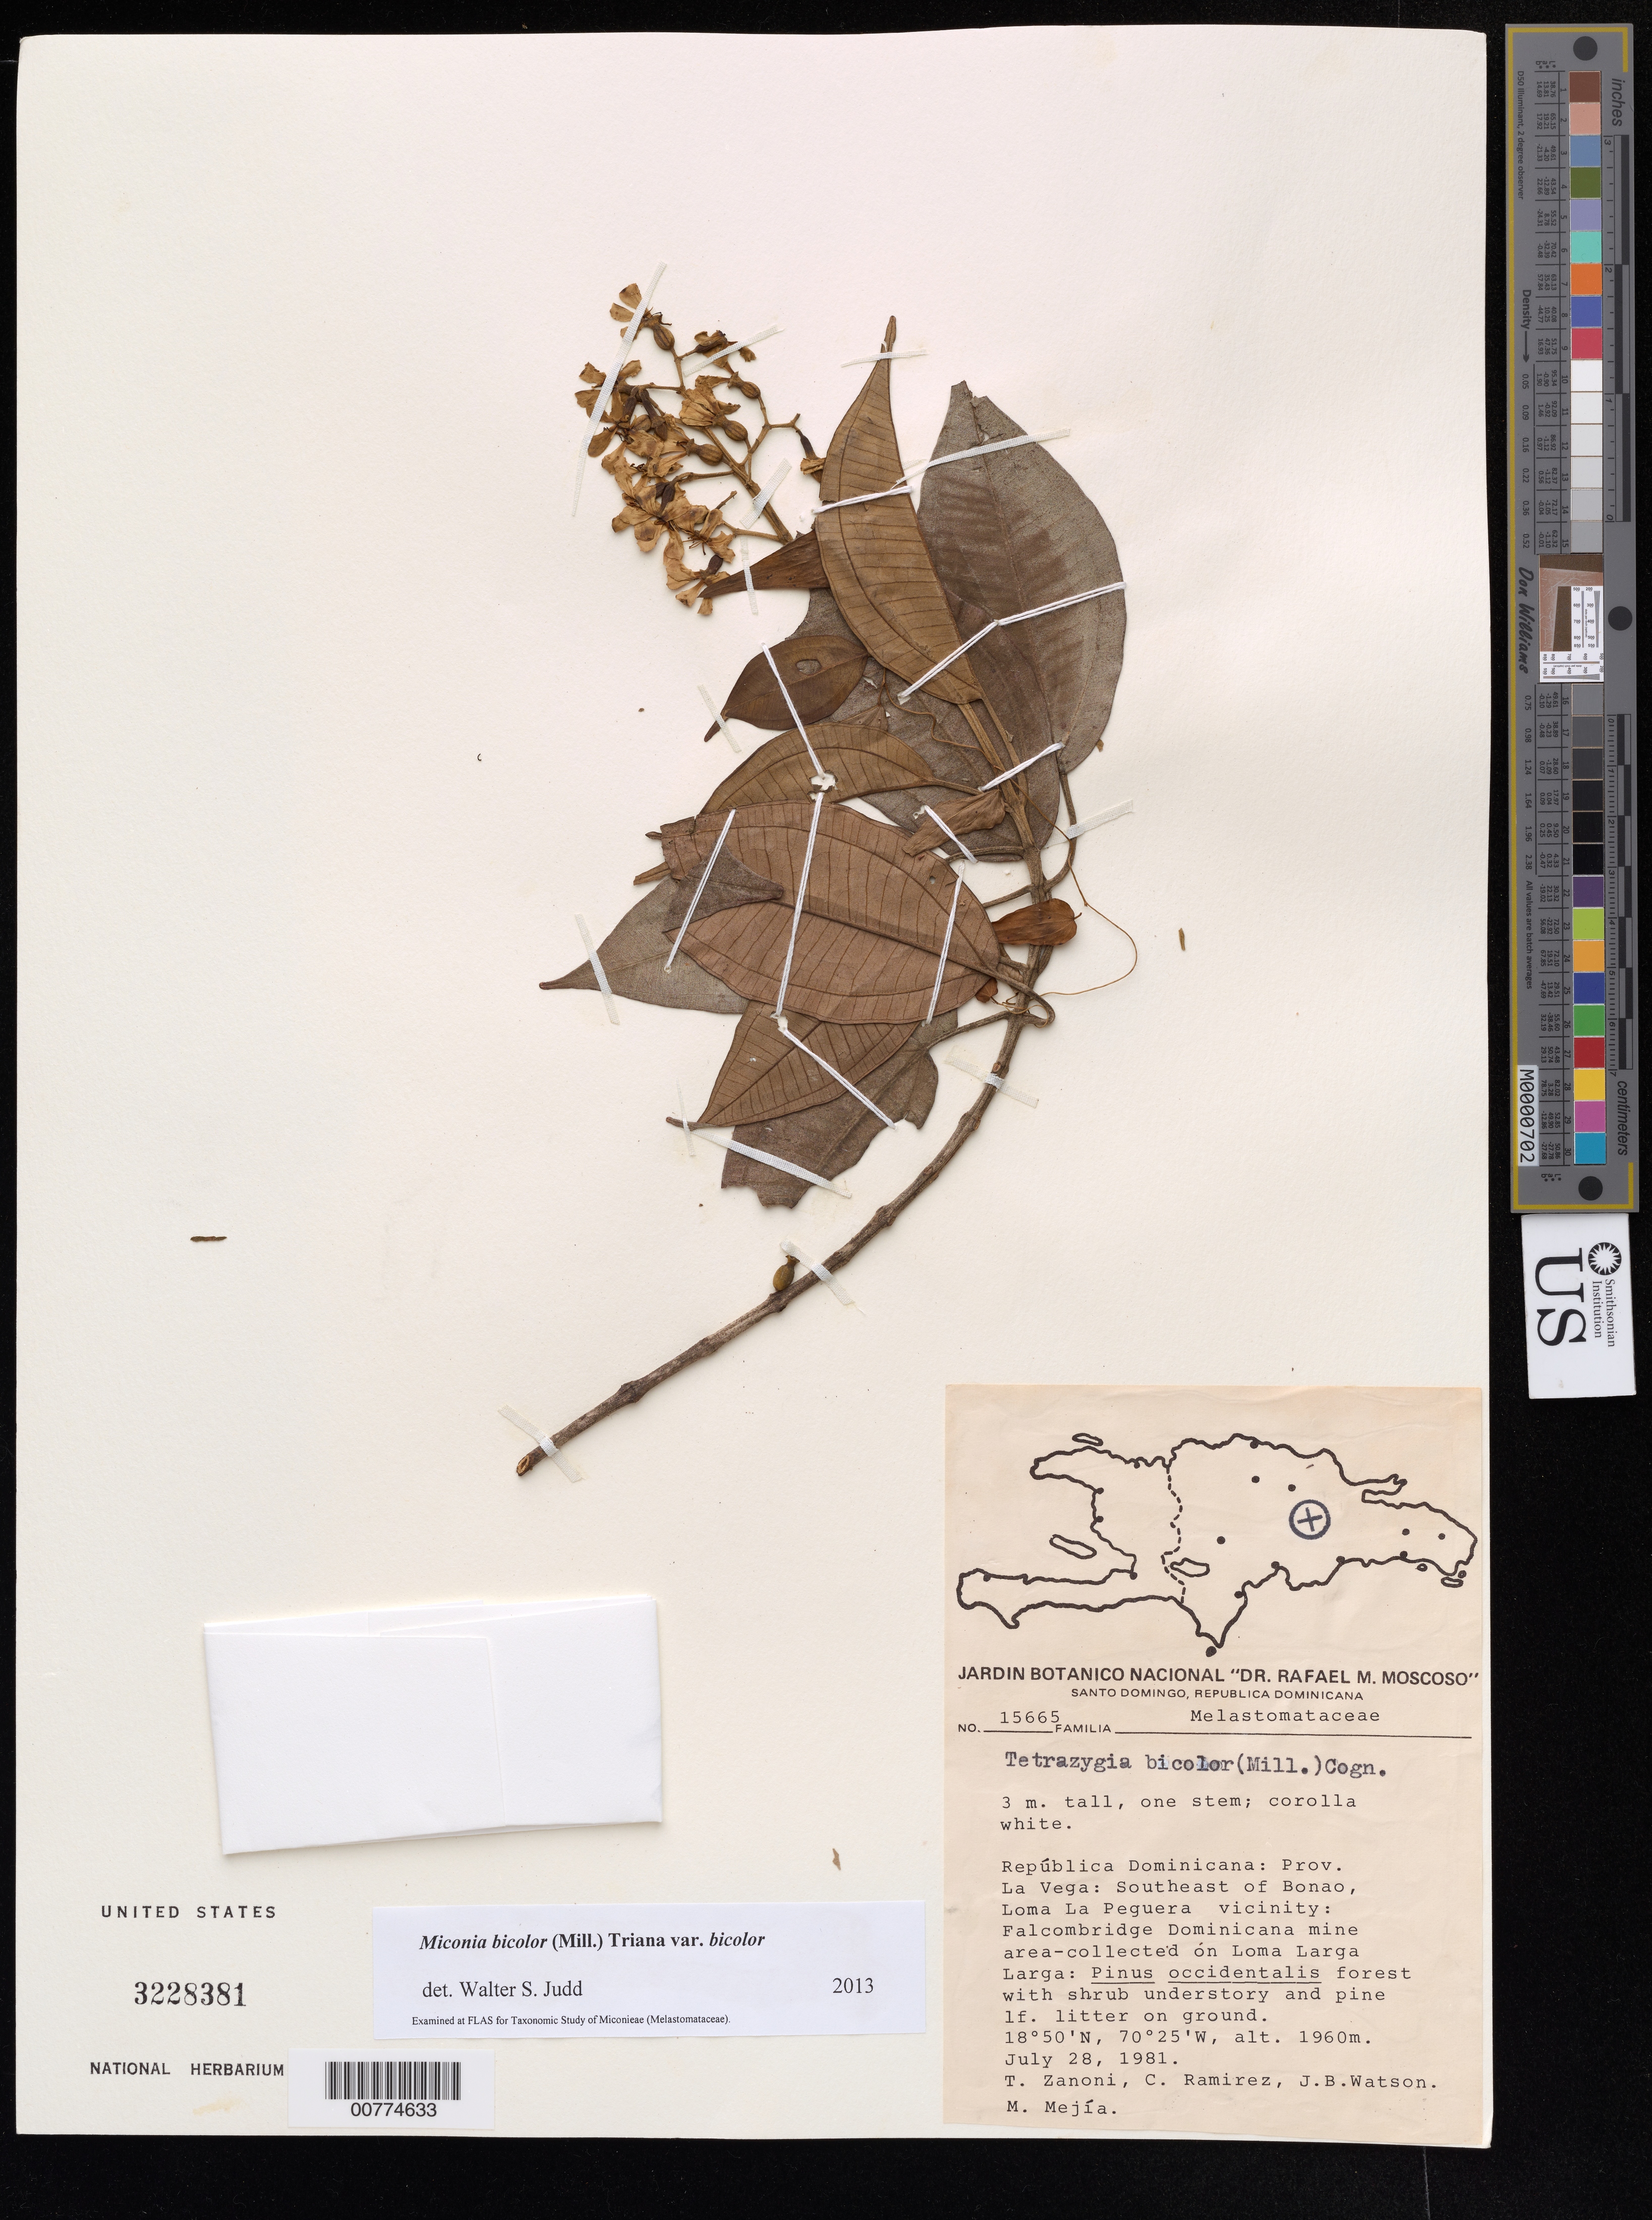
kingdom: Plantae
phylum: Tracheophyta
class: Magnoliopsida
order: Myrtales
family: Melastomataceae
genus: Miconia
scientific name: Miconia bicolor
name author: (Mill.) Triana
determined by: Judd, Walter S.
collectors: T. A. Zanoni, C. Ramirez & J. B. Watson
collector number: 15665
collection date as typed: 28 Jul 1981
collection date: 1981-07-28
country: Dominican Republic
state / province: La Vega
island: Hispaniola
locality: Southeast of Bonao, Loma La Peguera vicinity, Falcombridge Dominicana mine area collected on Loma Larga.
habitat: Pinus occidentalis forest with shrub understory and pine leaf litter on ground.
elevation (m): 1960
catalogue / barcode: US 3228381